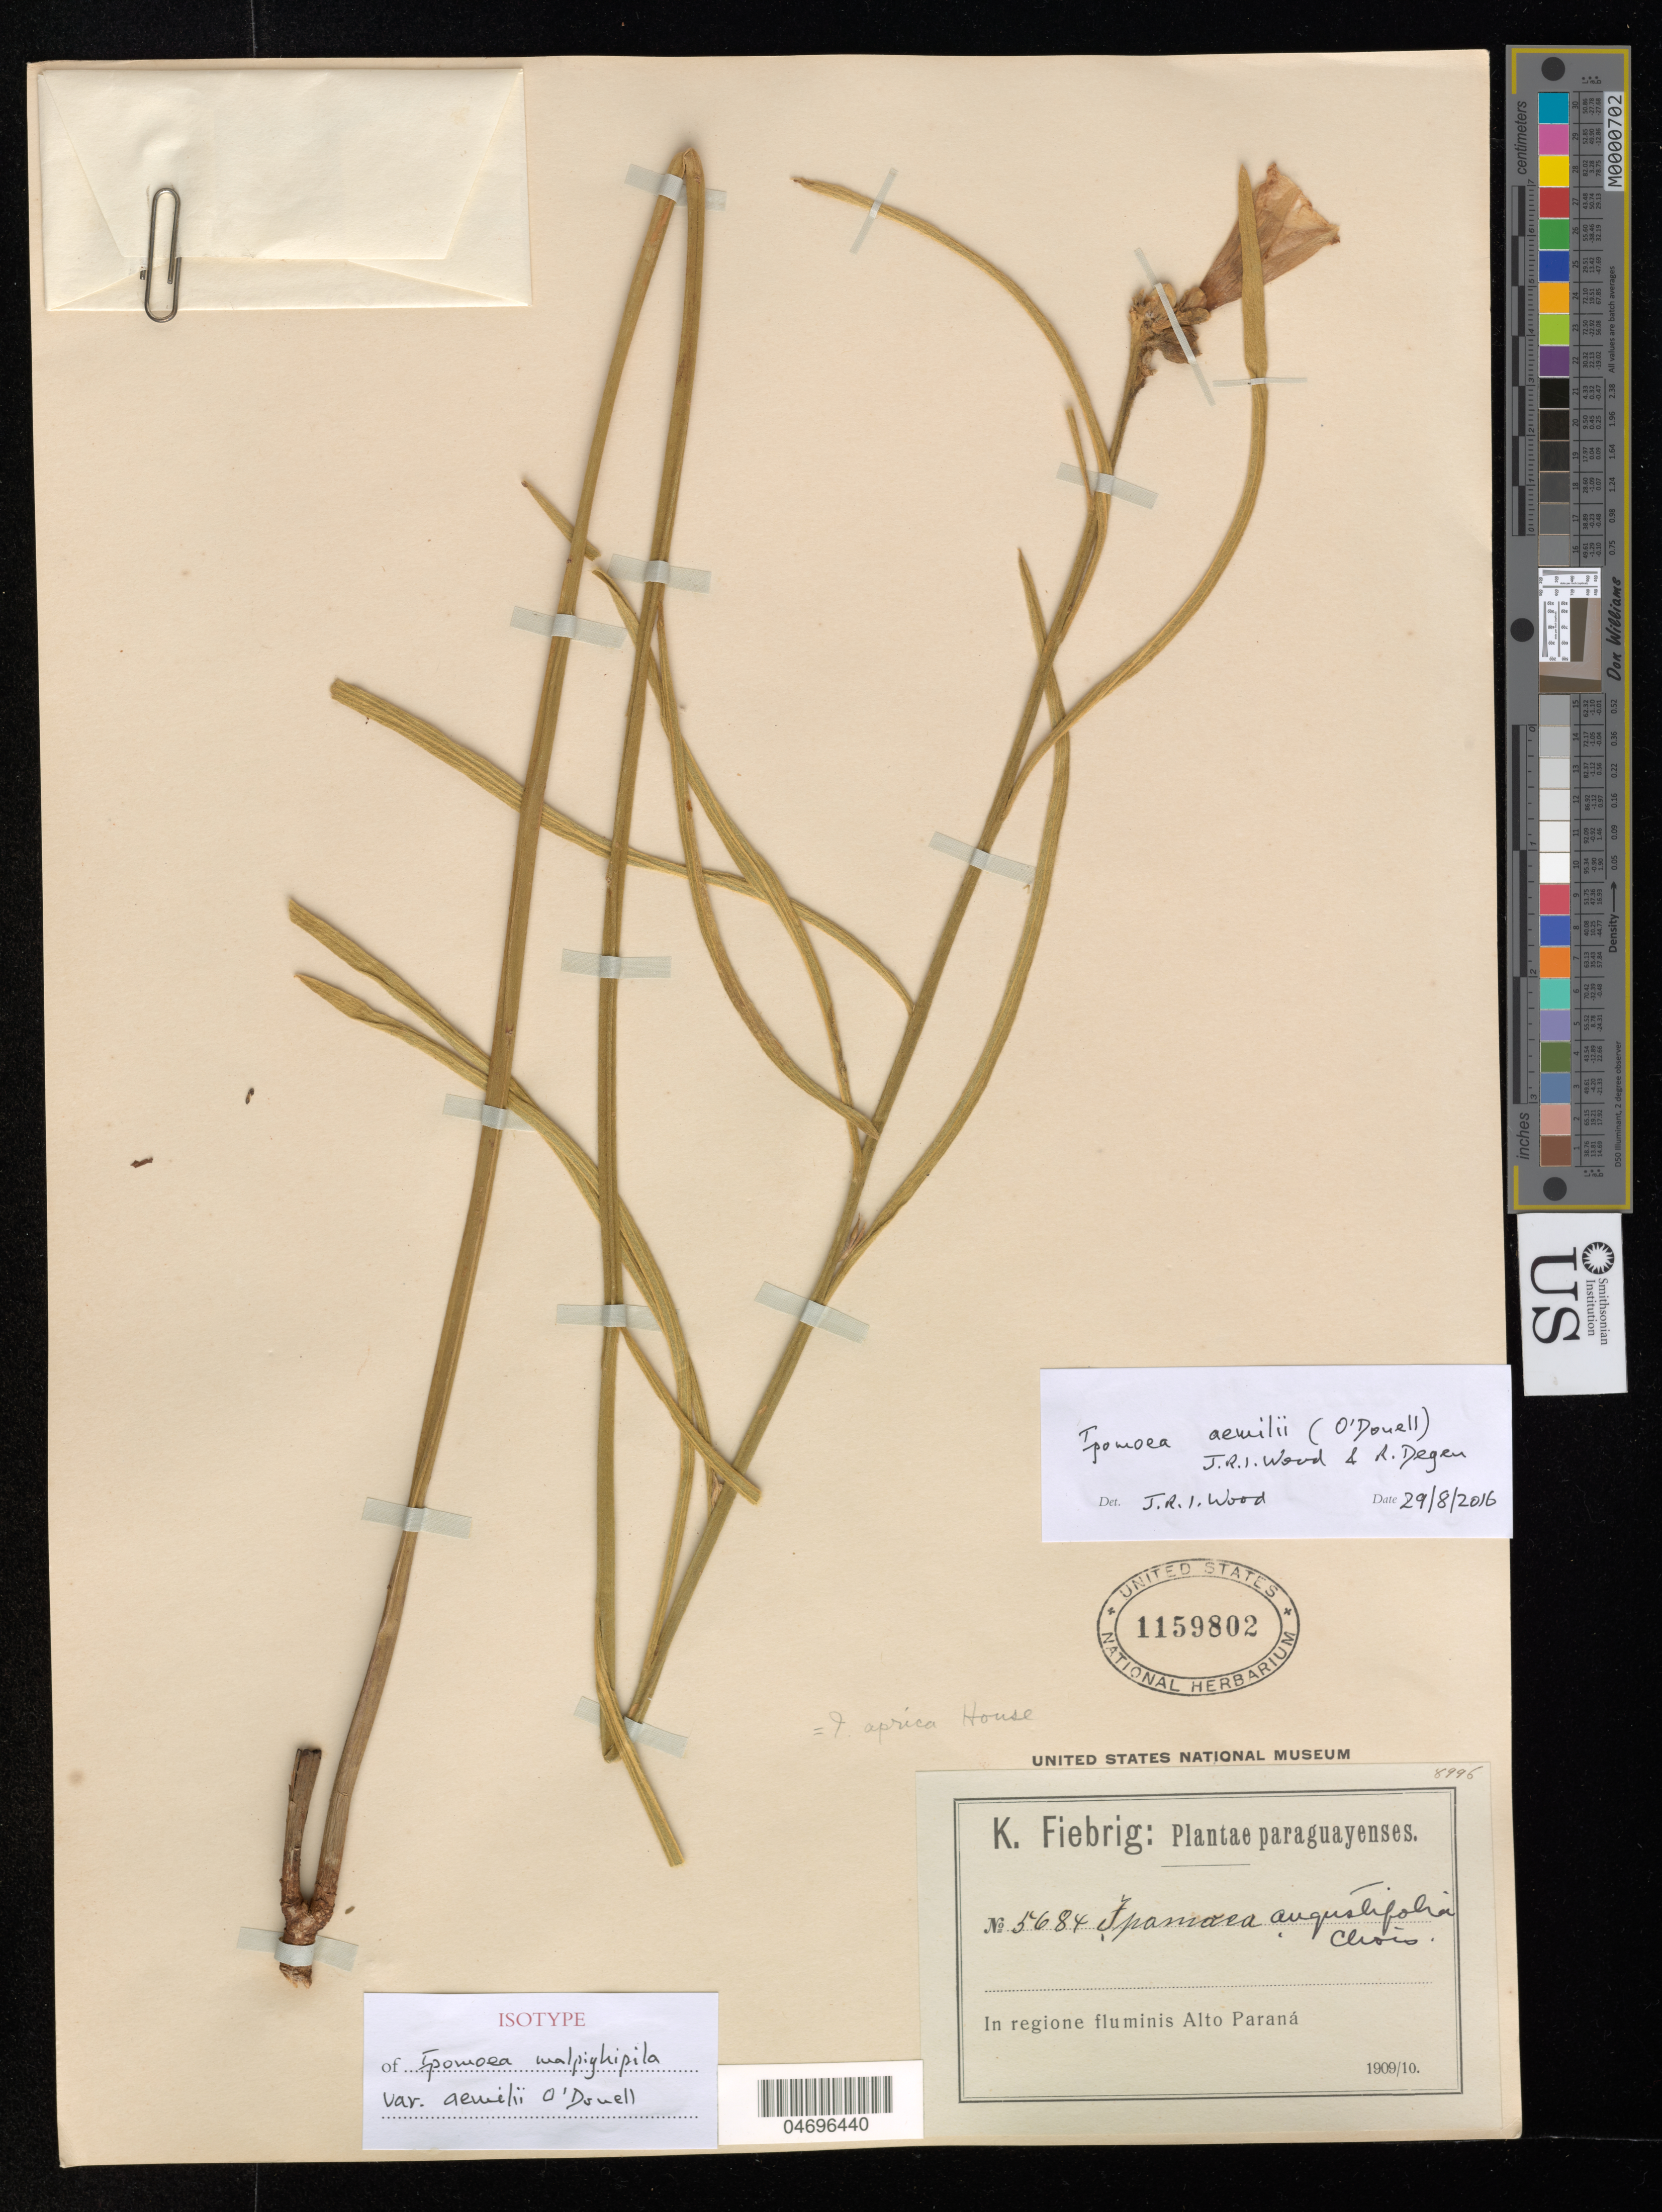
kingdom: Plantae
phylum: Tracheophyta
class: Magnoliopsida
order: Solanales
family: Convolvulaceae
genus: Ipomoea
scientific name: Ipomoea malpighipila var. aemillii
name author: O'Donell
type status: Isotype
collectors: K. Fiebrig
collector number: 5684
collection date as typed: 1909 1910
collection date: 1909/1910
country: Paraguay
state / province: Alto Parana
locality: In regione fluminis Alto Parana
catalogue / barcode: US 1159802